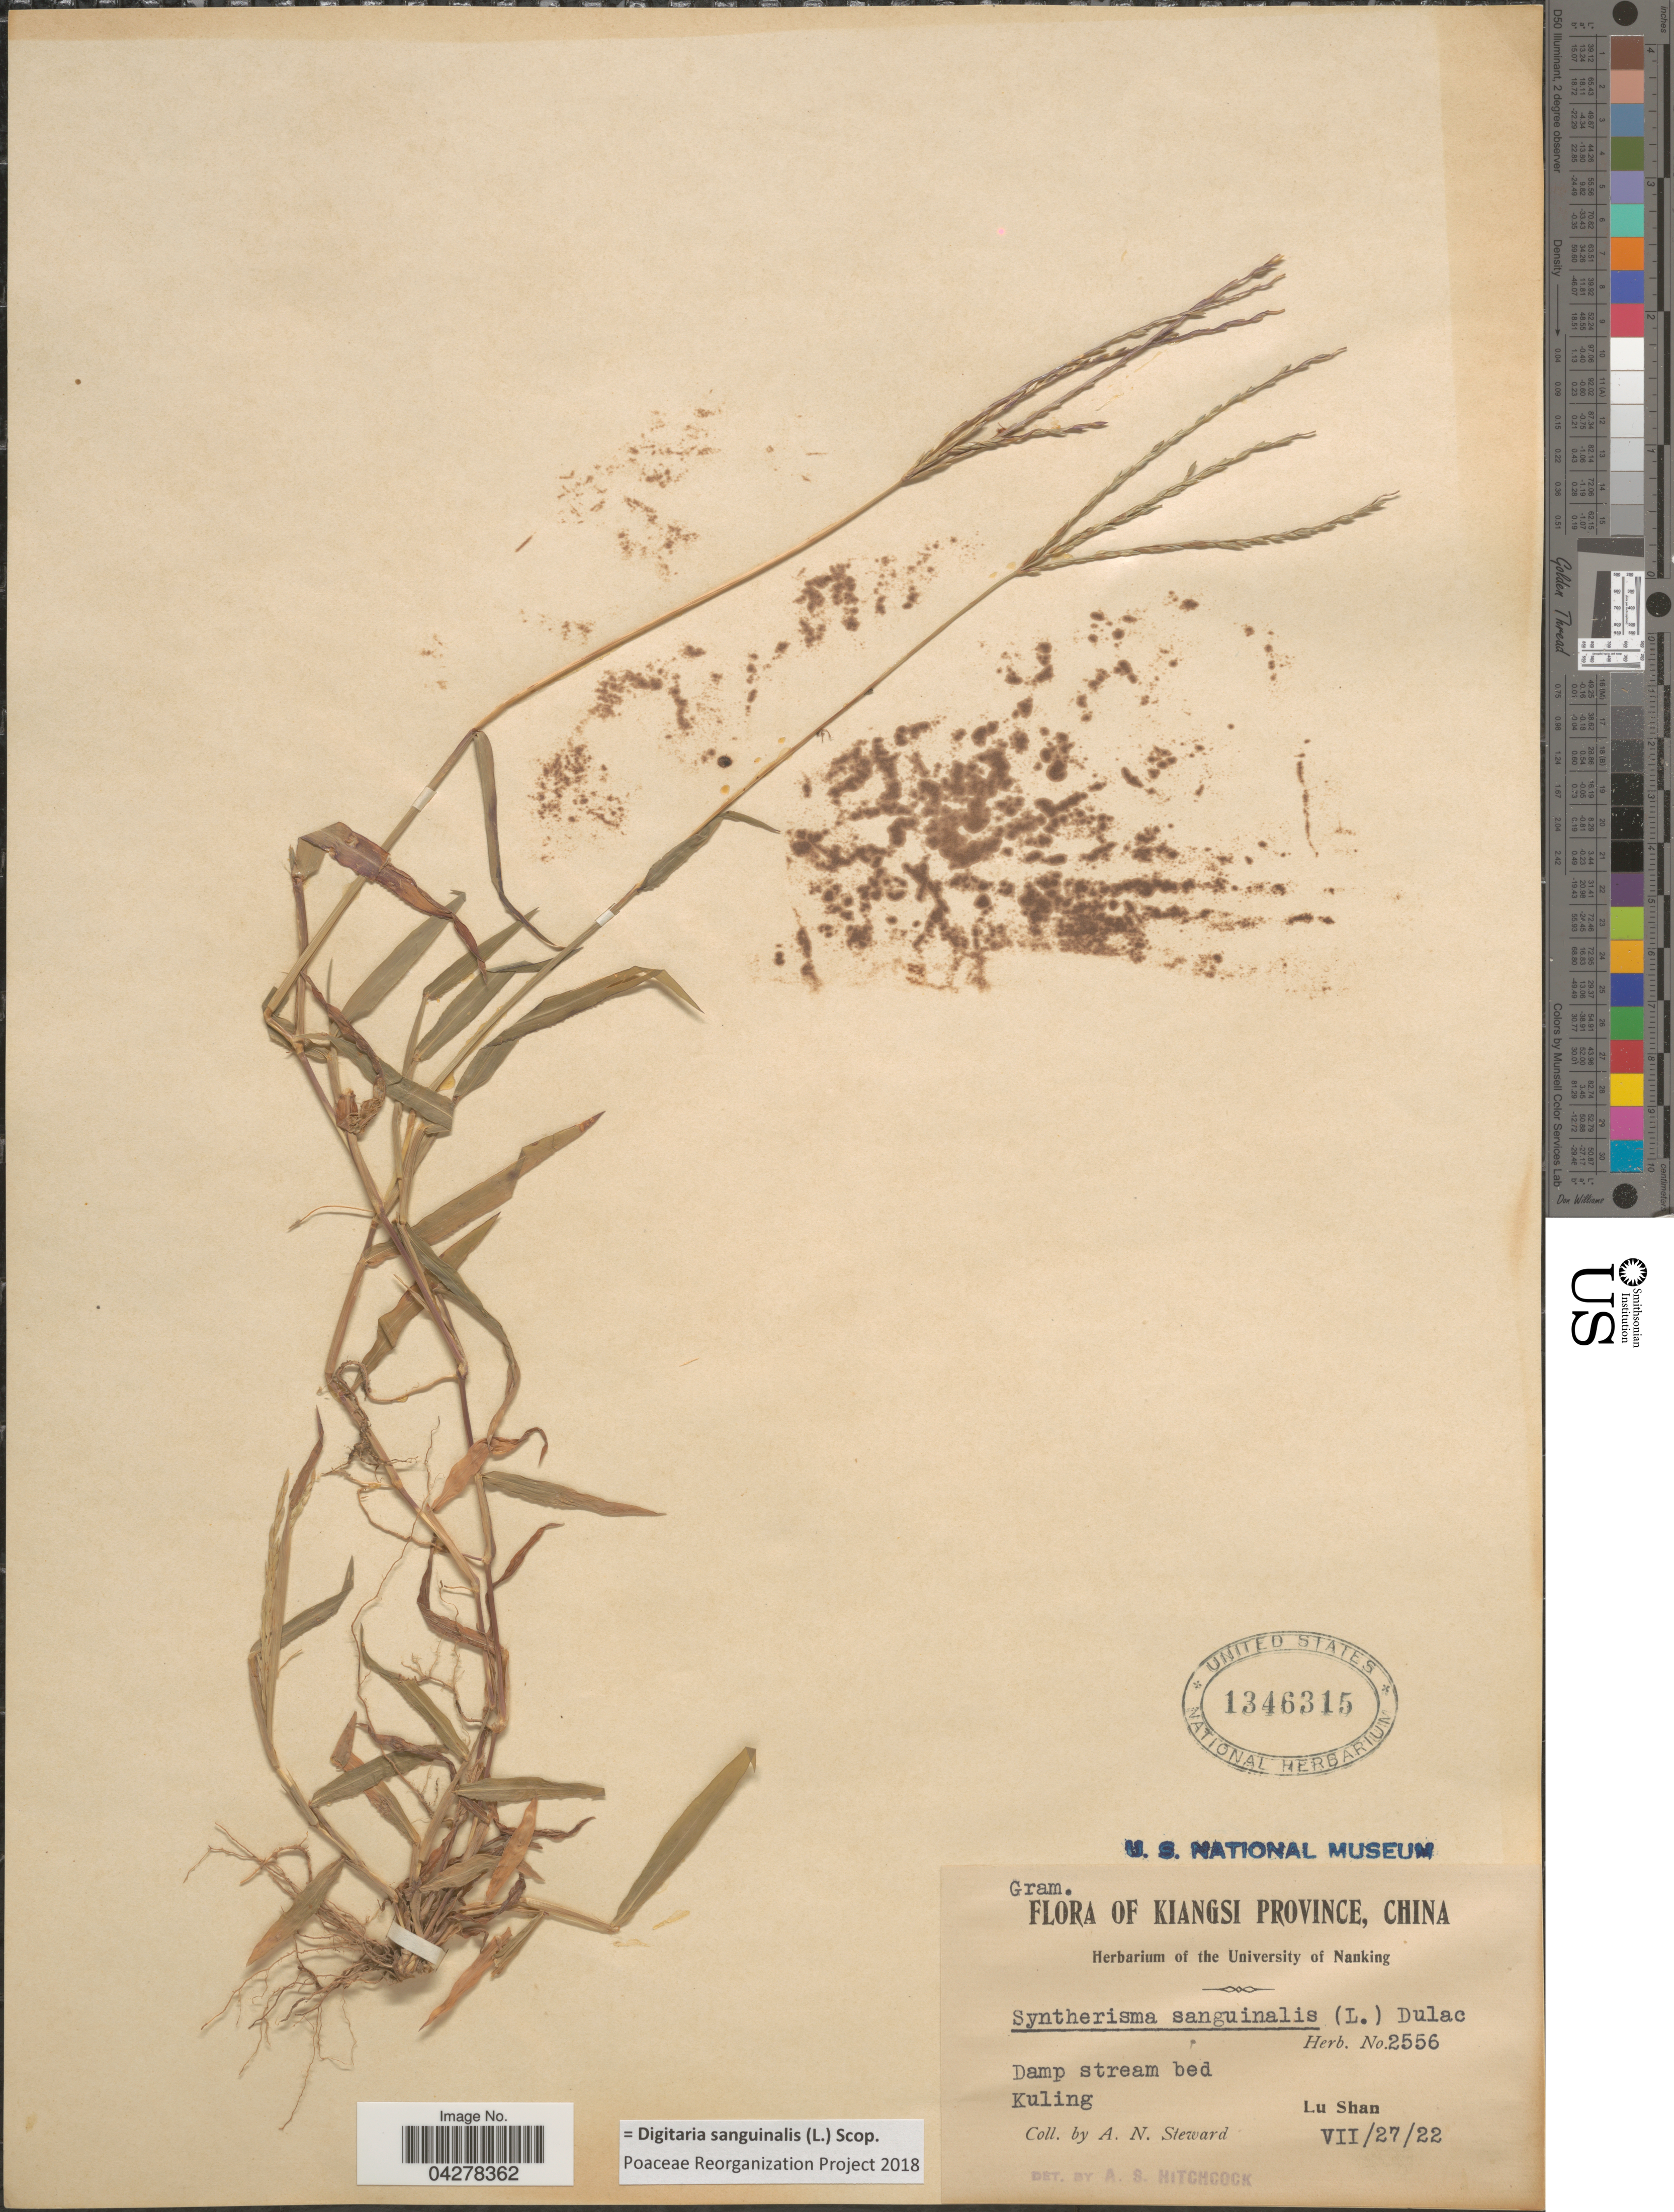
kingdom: Plantae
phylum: Tracheophyta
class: Liliopsida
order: Poales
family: Poaceae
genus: Digitaria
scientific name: Digitaria sanguinalis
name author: (L.) Scop.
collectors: A. N. Steward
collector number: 2556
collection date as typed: Transcribed d/m/y: 27/7/22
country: China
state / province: Jiangxi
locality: Kiangsi Province. Damp stream bed. Kuling. Lu Shan.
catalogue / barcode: US 1346315